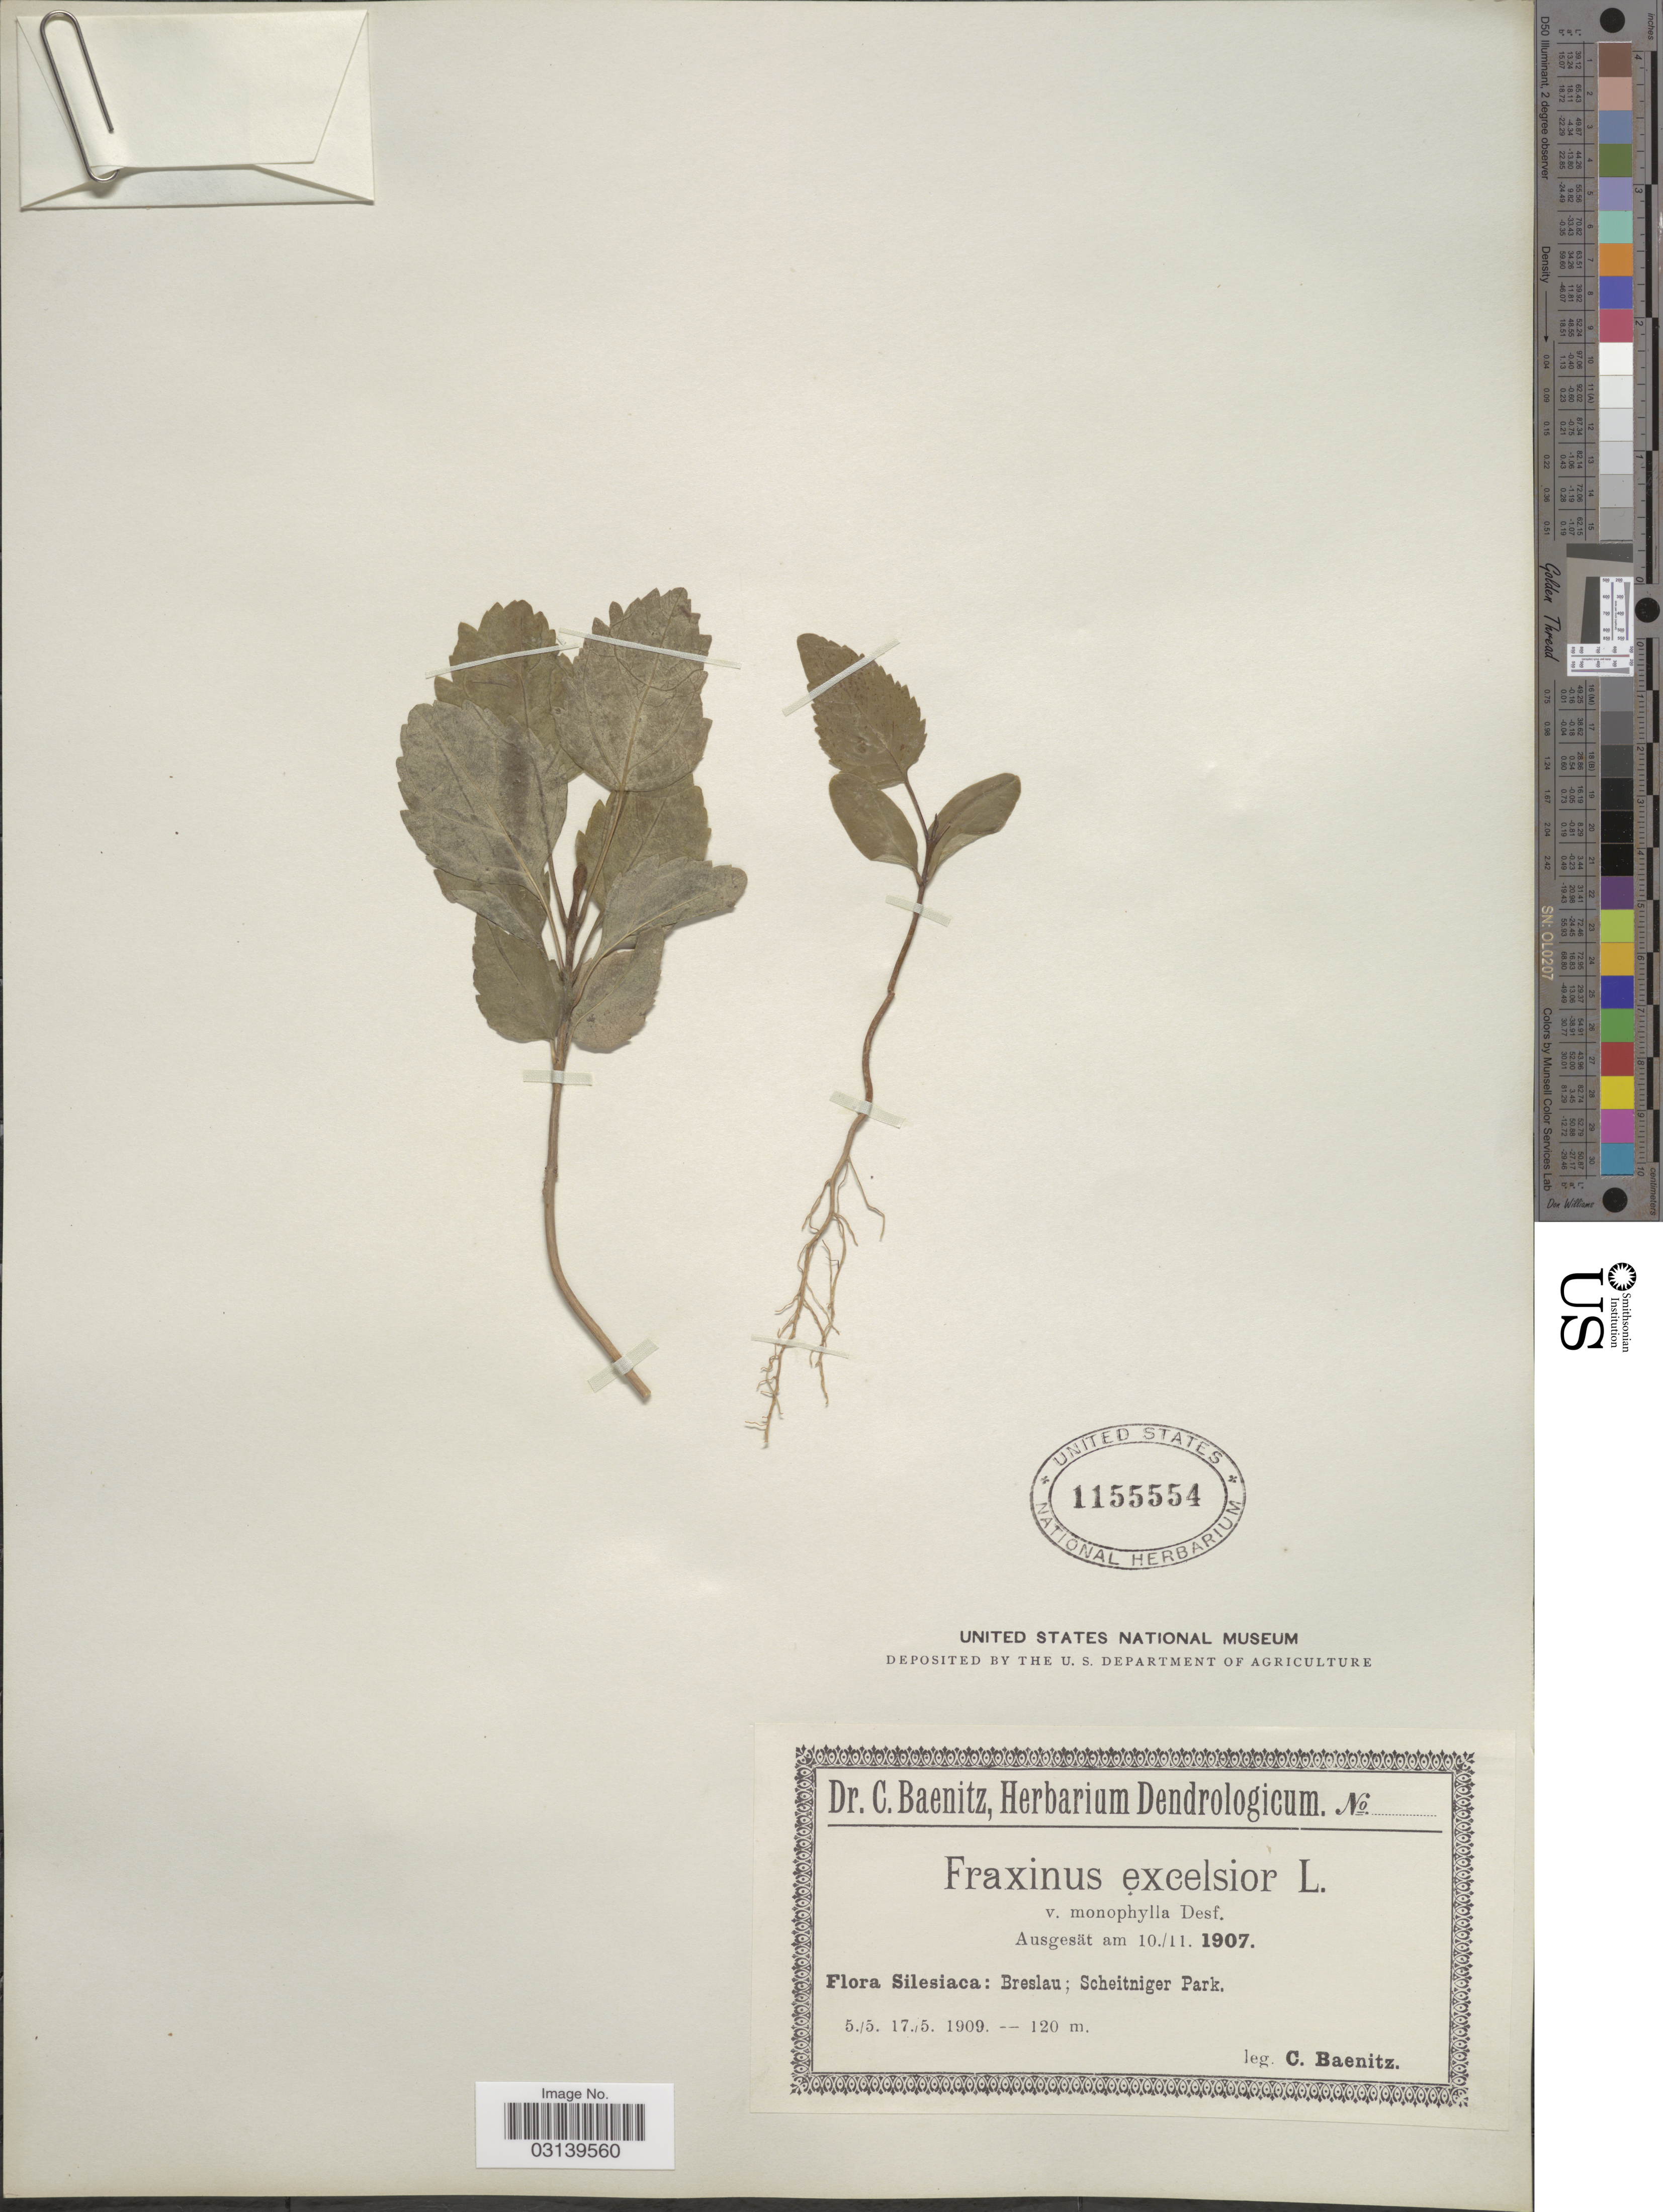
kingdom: Plantae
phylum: Tracheophyta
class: Magnoliopsida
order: Lamiales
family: Oleaceae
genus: Fraxinus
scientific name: Fraxinus excelsior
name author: L.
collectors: C. G. Baenitz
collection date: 1909-05-05/1909-05-17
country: Poland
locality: Silesiaca: Breslau; Scheitniger Park.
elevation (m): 120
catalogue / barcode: US 1155554